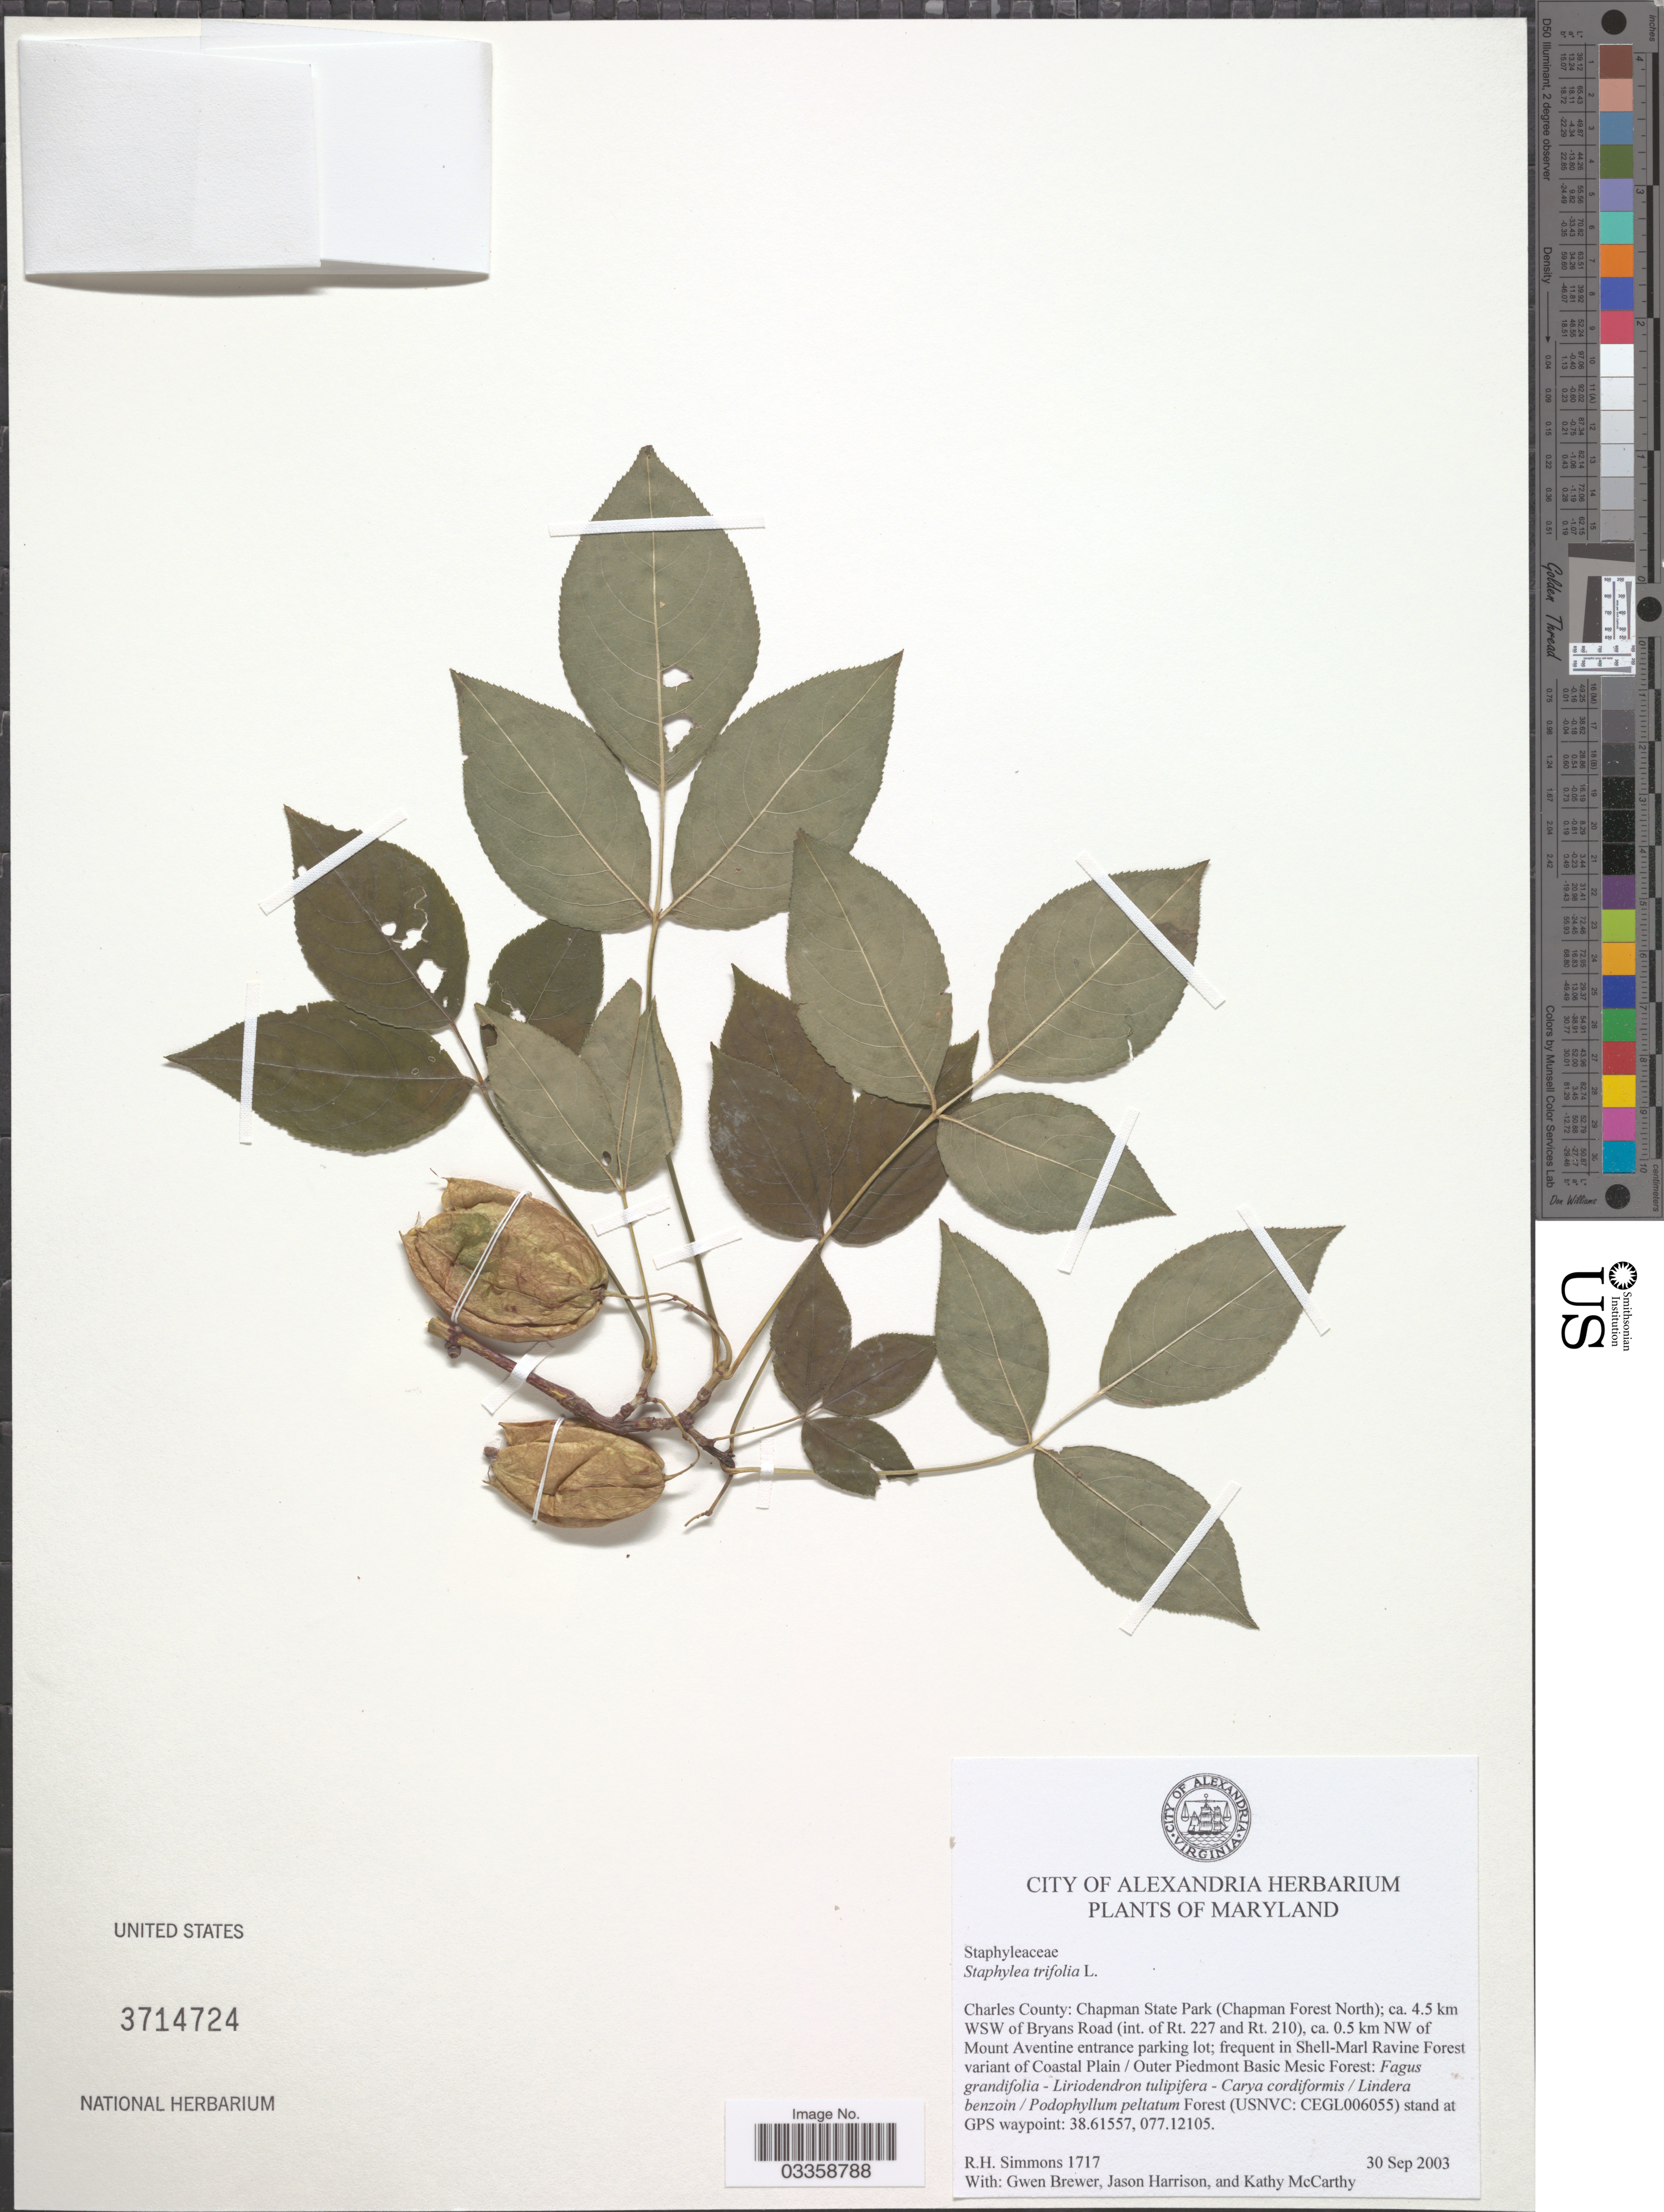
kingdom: Plantae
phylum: Tracheophyta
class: Magnoliopsida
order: Crossosomatales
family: Staphyleaceae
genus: Staphylea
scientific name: Staphylea trifolia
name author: L.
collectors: R. H. Simmons, G. Brewer, J. Harrison & K. McCarthy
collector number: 1717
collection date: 2003-09-30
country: United States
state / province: Maryland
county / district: Charles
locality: Charles County: Chapman State Park (Chapman Forest North); ca. 4.5 km WSW of Bryans Road (int. of Rt. 227 and Rt. 210), ca. 0.5 km NW of Mount Aventine entrance parking lot; frequent in Shell-Marl Ravine Forest variant of Coastal Plain/Outer Piedmont Basic Mesi Forest. [unsure placement]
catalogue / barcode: US 3714724